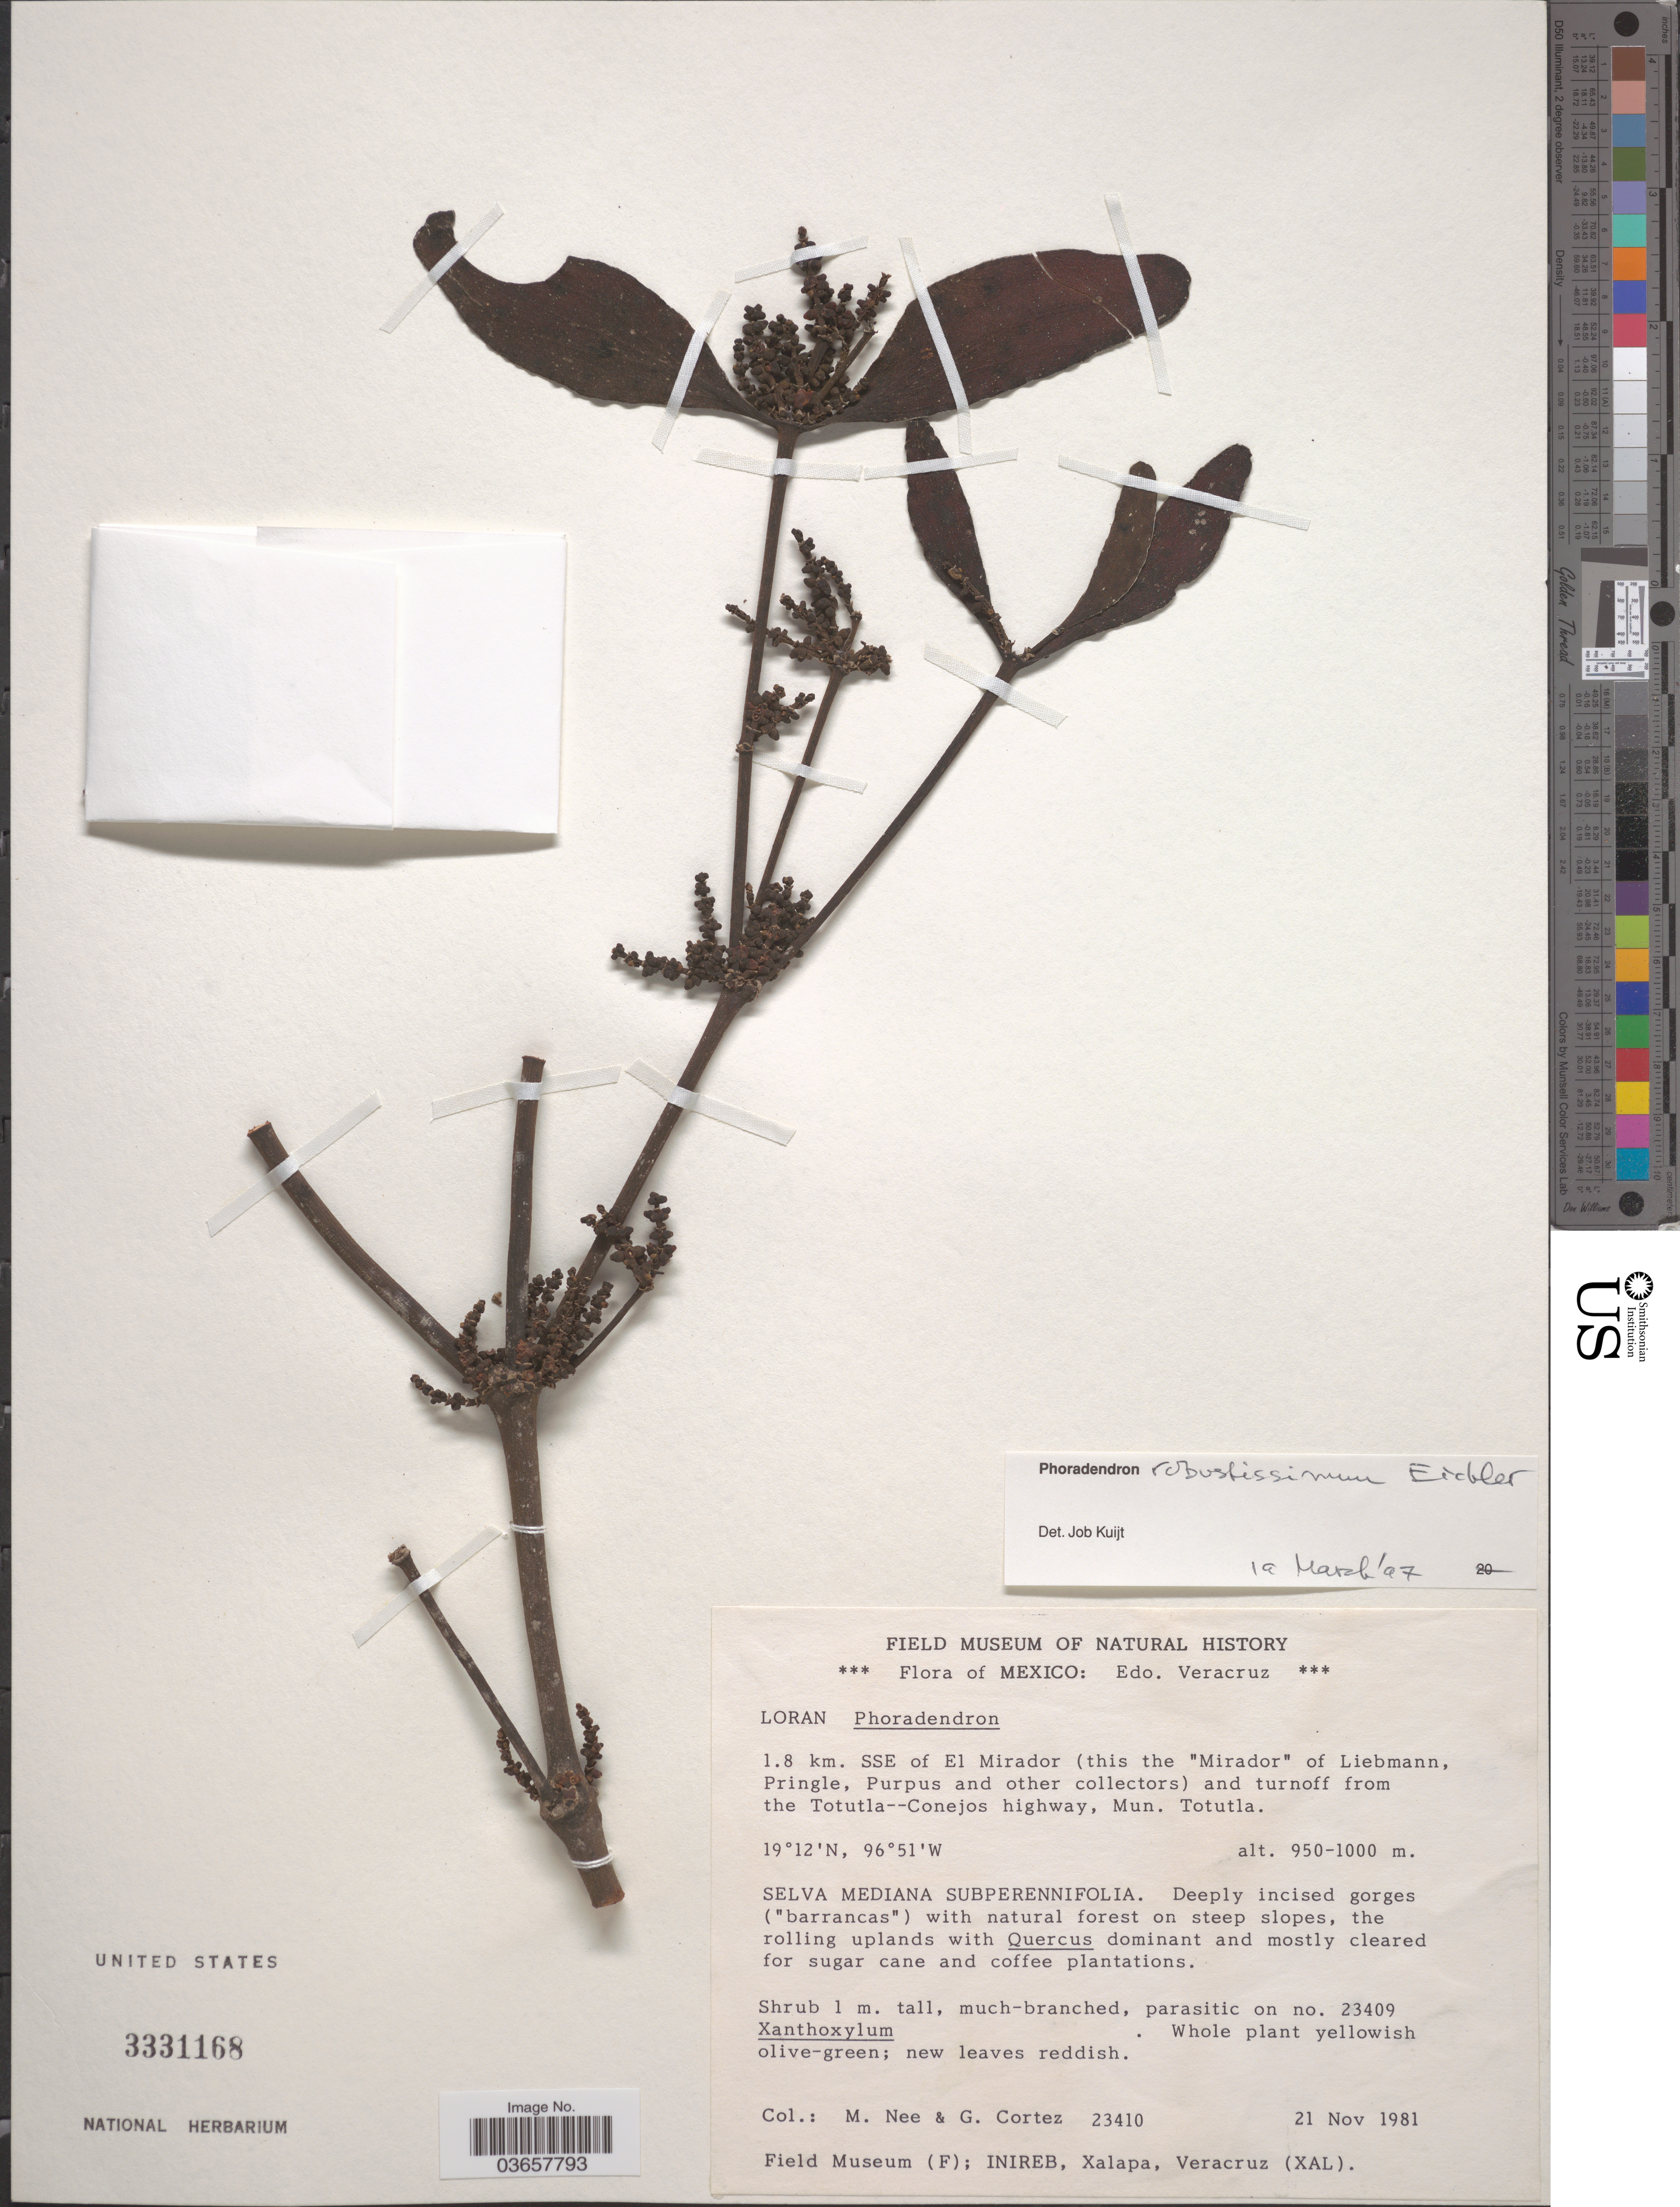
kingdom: Plantae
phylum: Tracheophyta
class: Magnoliopsida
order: Santalales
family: Viscaceae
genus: Phoradendron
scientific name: Phoradendron robustissimum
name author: Eichler in Mart.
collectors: M. Nee & G. Cortez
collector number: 23410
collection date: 1981-11-21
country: Mexico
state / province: Veracruz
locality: Edo. Veracruz. 1.8 km. SSE of El Mirador and turnoff from the Totutla--Conejos highway, Mun. Totutla. Selva Mediana Subprerennifolia.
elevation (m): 950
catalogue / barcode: US 3331168